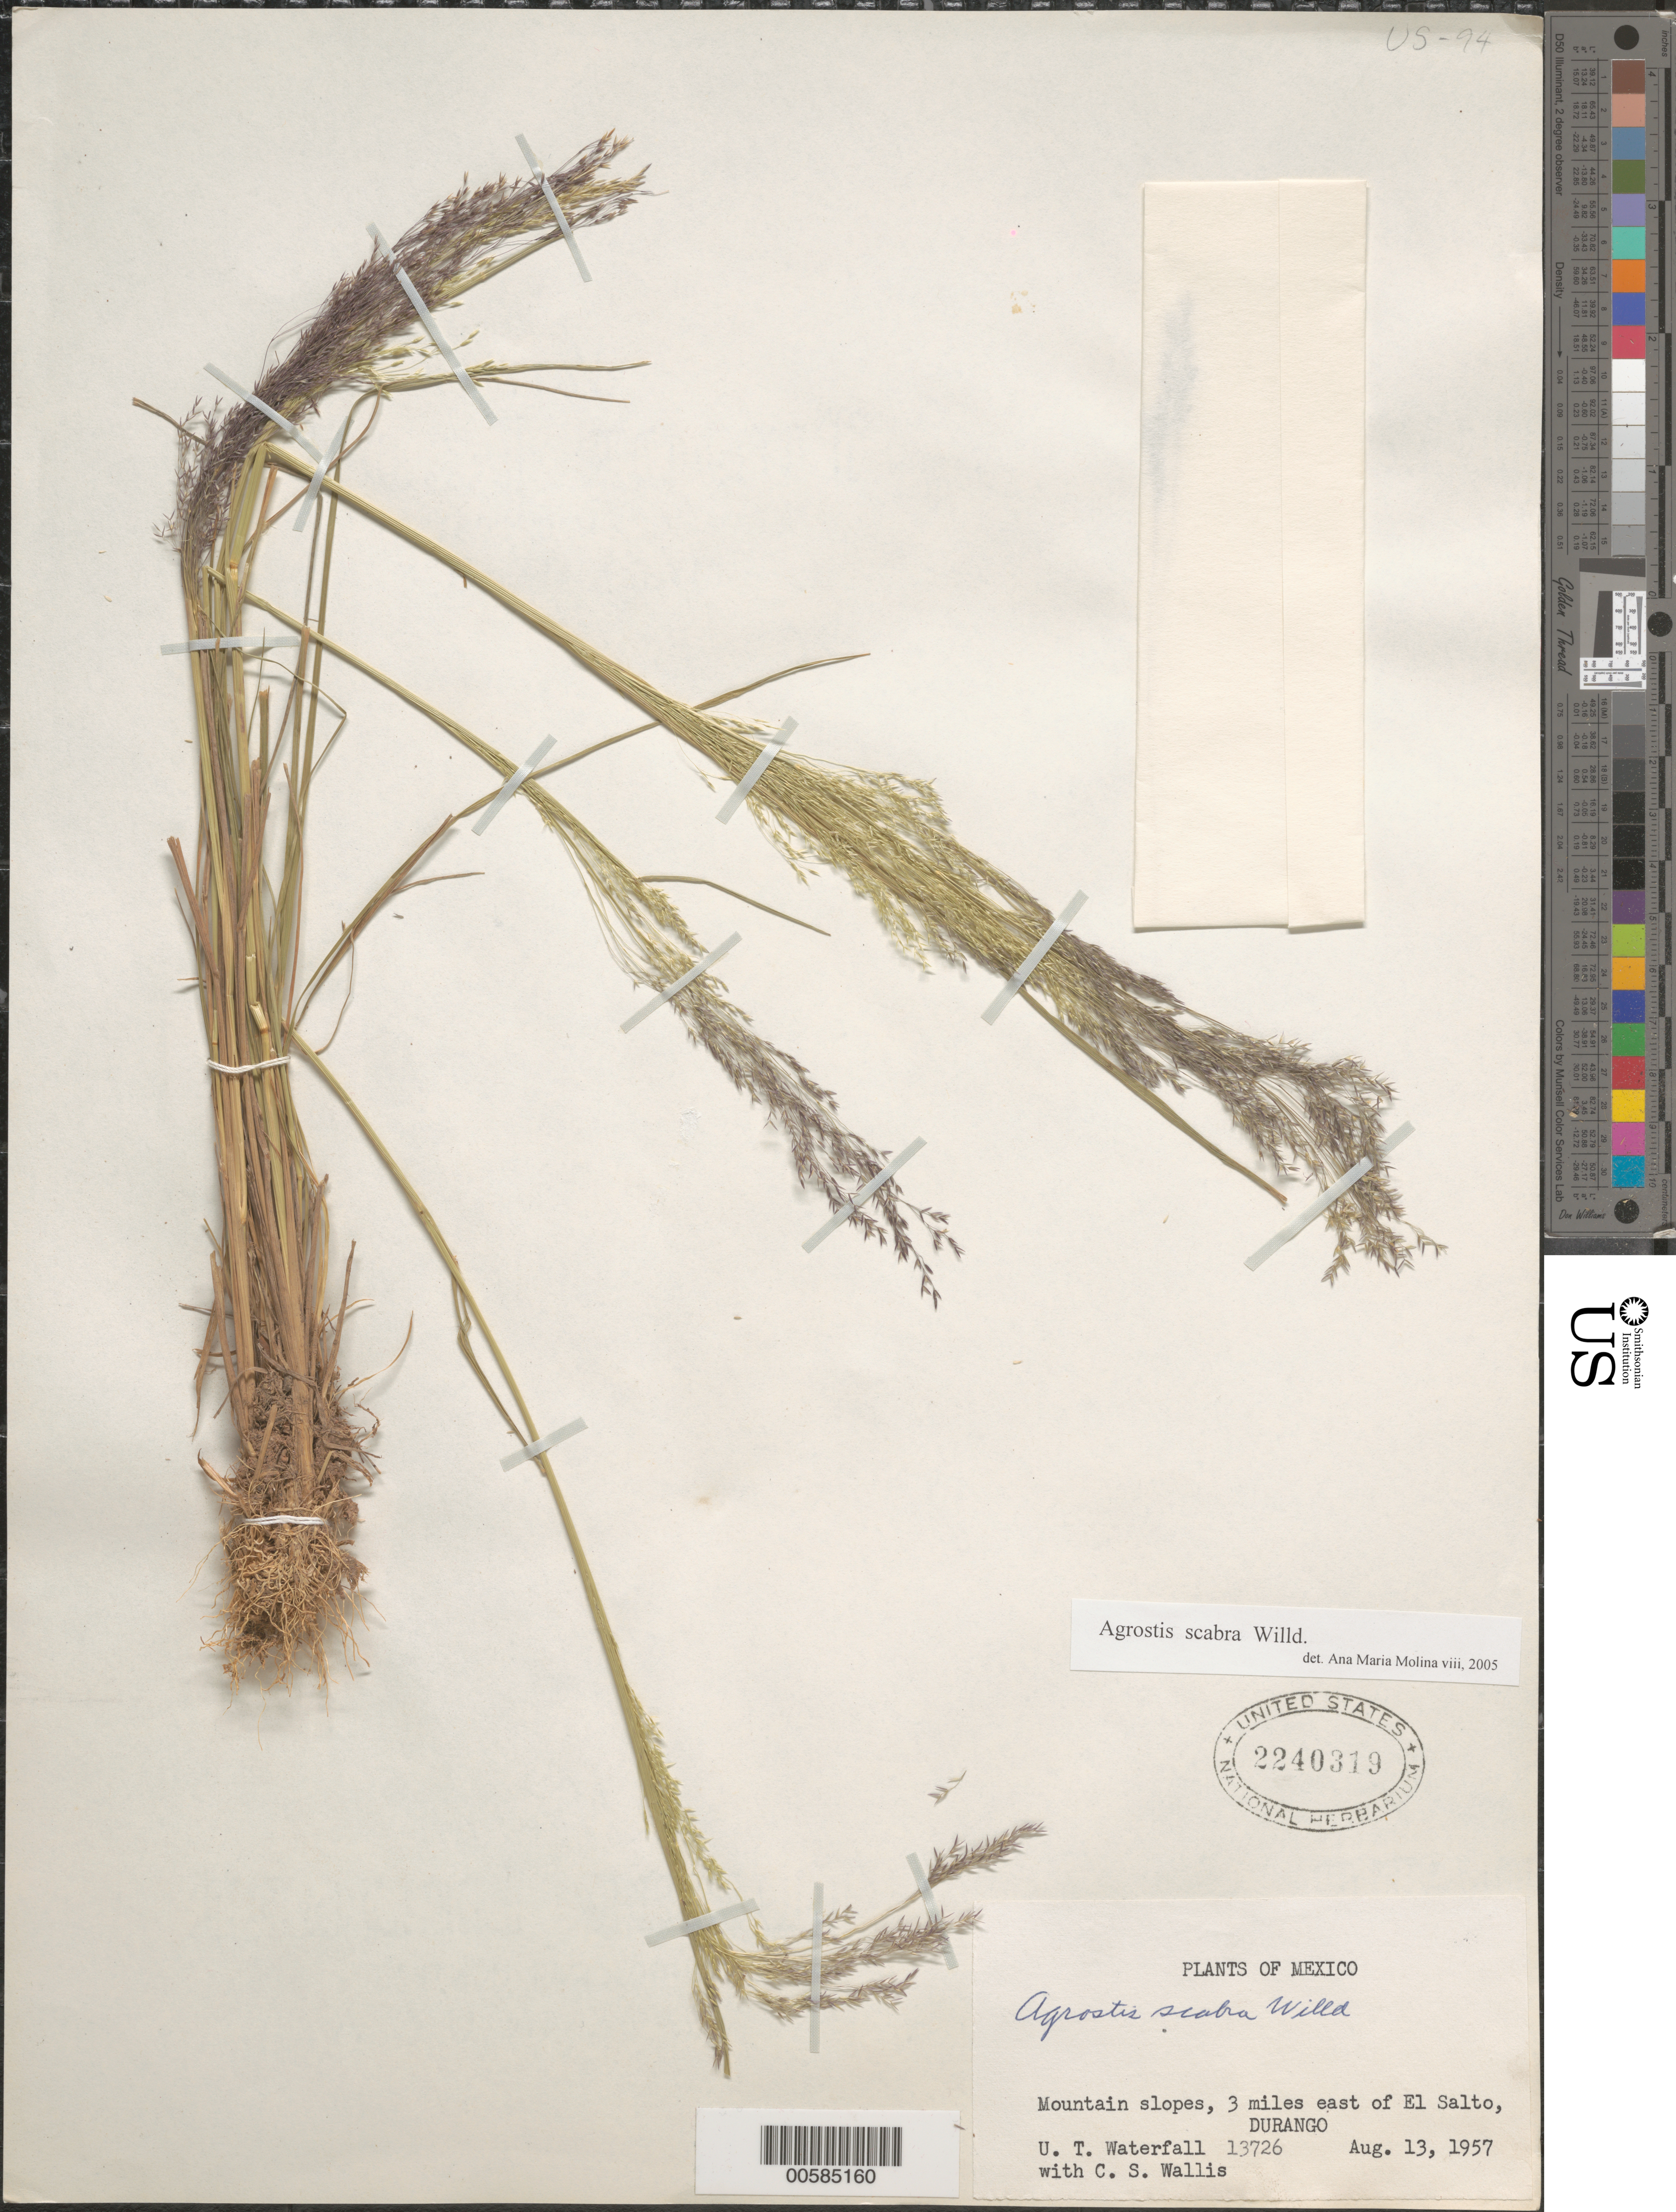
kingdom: Plantae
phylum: Tracheophyta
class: Liliopsida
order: Poales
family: Poaceae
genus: Agrostis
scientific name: Agrostis scabra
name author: Willd.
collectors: U. T. Waterfall & C. S. Wallis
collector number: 13726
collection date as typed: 13 Aug 1957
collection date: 1957-08-13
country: Mexico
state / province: Durango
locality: Mt slopes, 3 mi E of El Salto.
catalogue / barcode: US 2240319